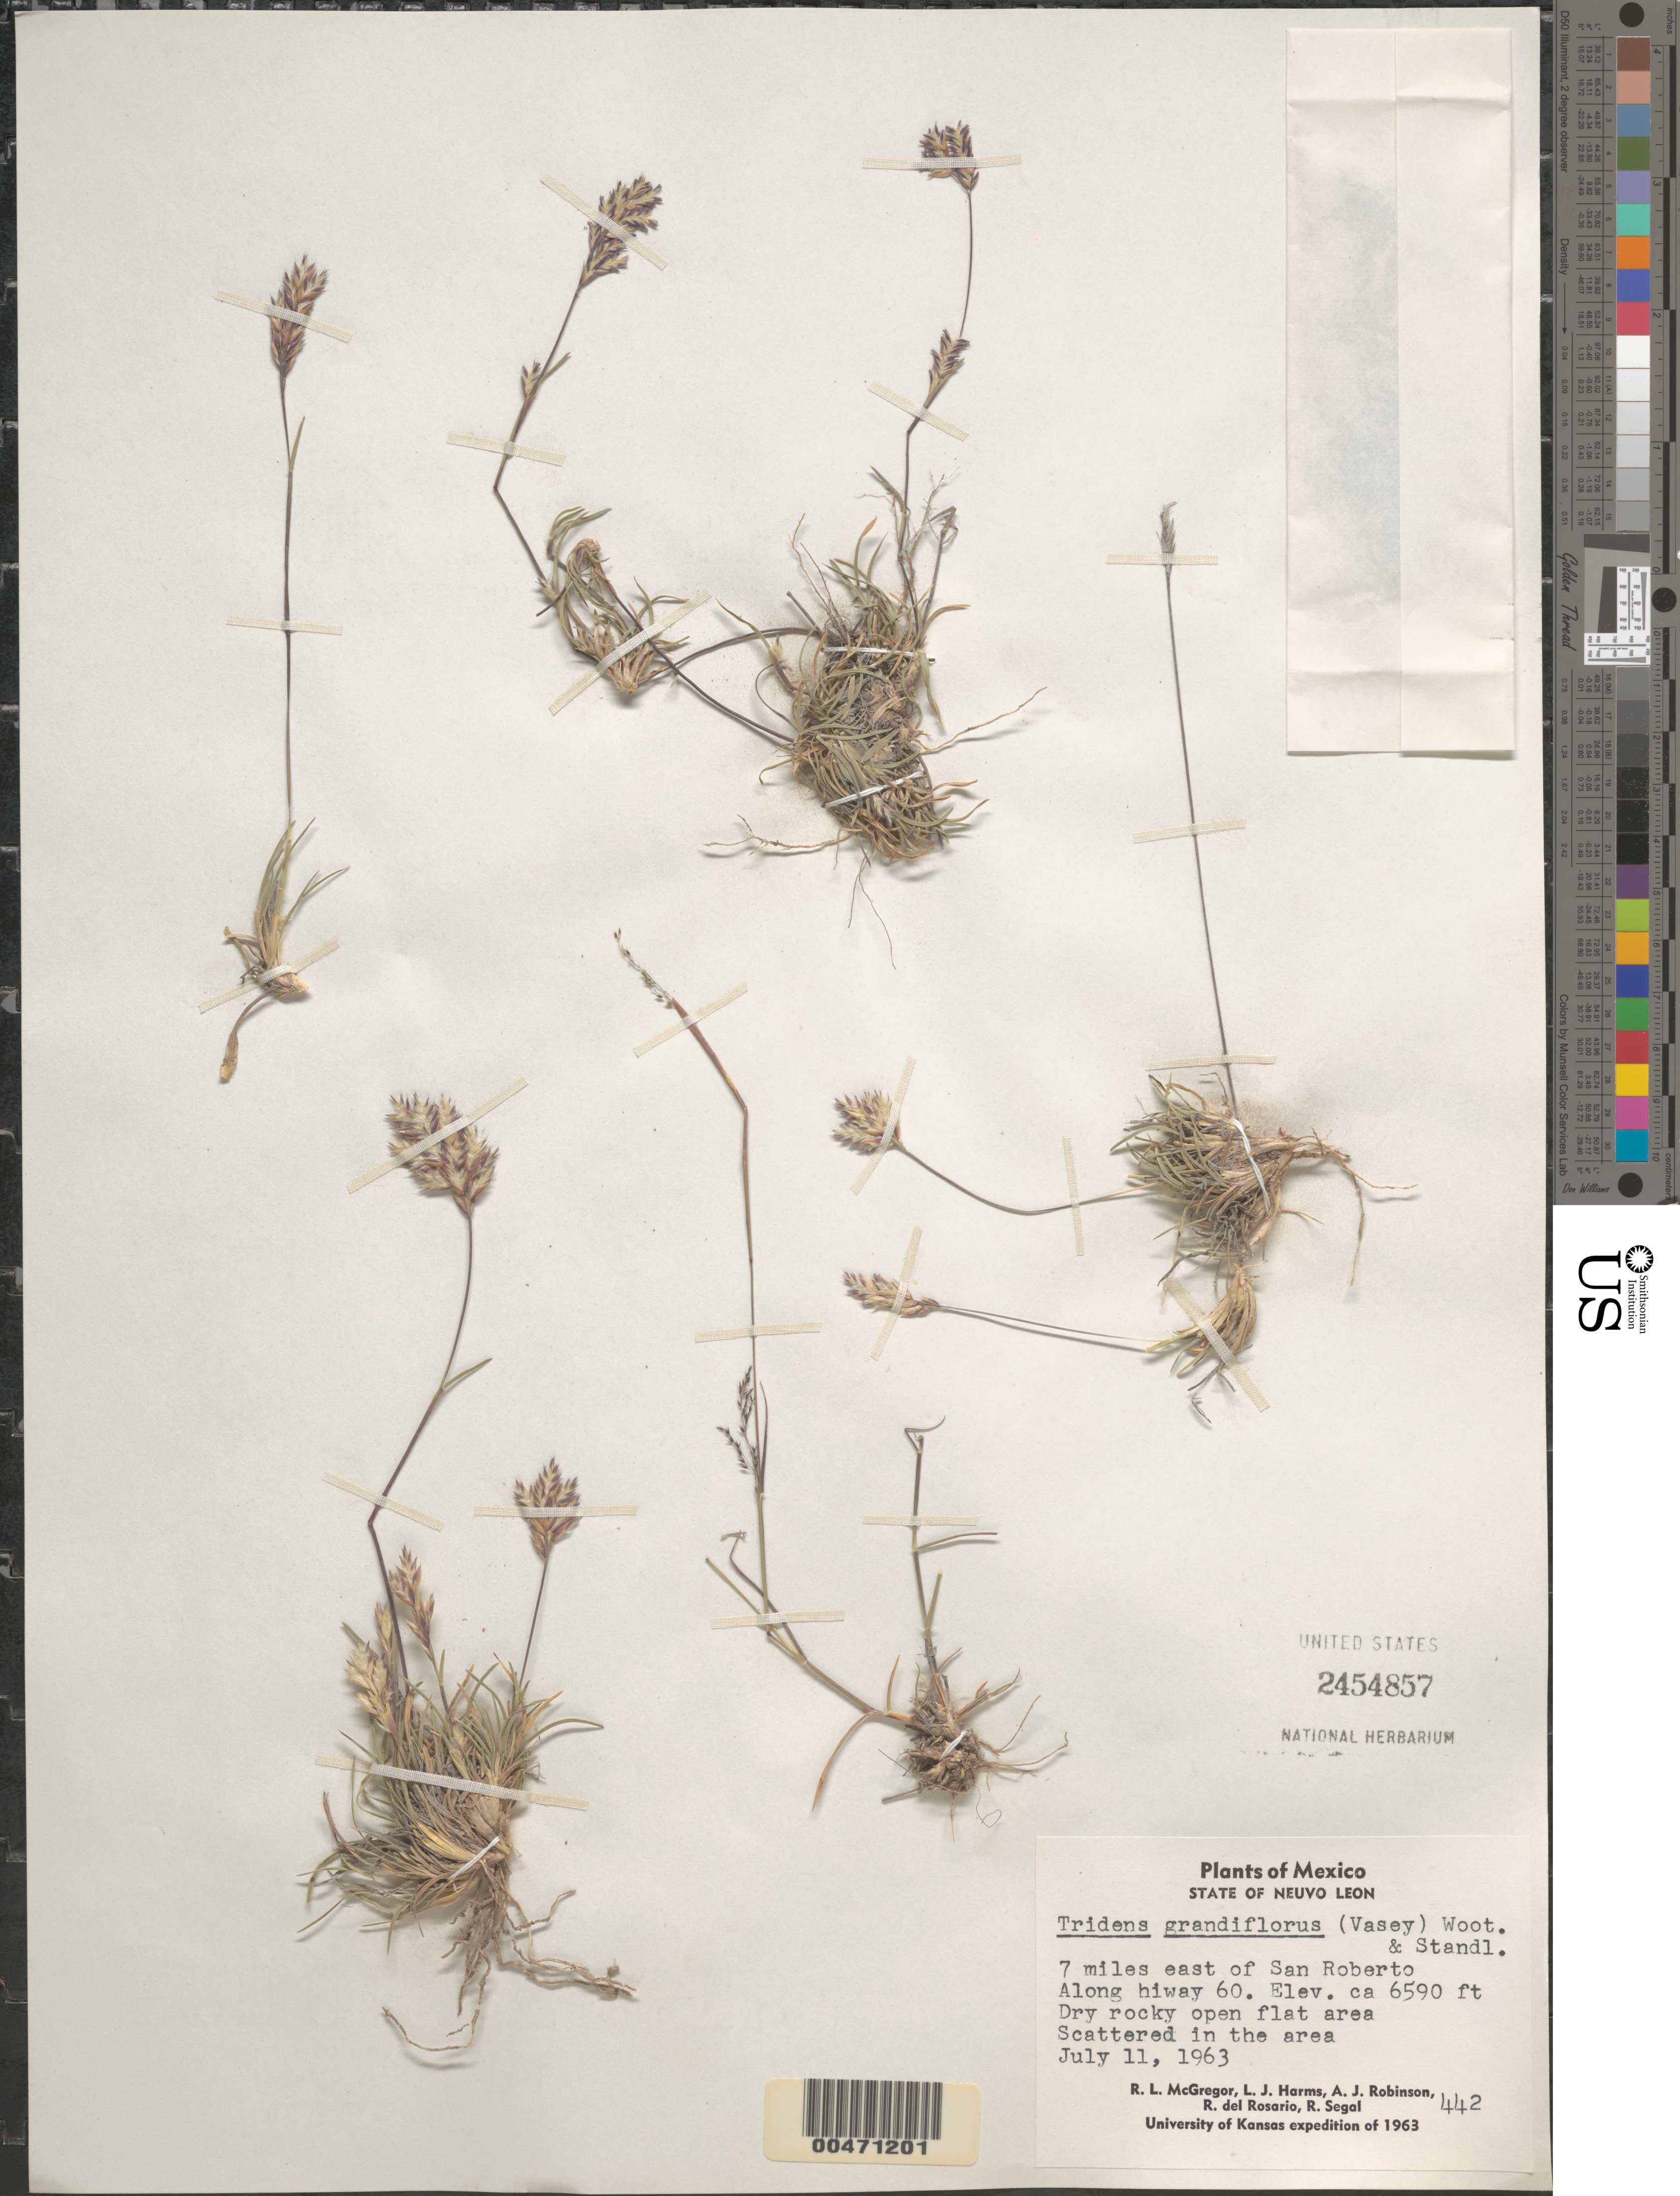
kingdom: Plantae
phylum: Tracheophyta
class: Liliopsida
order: Poales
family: Poaceae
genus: Tridens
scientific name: Tridens grandiflorus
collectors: R. McGregor, L. Harms, A. J. Robinson & R. Segal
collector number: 442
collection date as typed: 11 Jul 1963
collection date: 1963-07-11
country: Mexico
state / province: Nuevo León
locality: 7 mi E of San Roberto along Hwy 60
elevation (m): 2009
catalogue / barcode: US 2454857